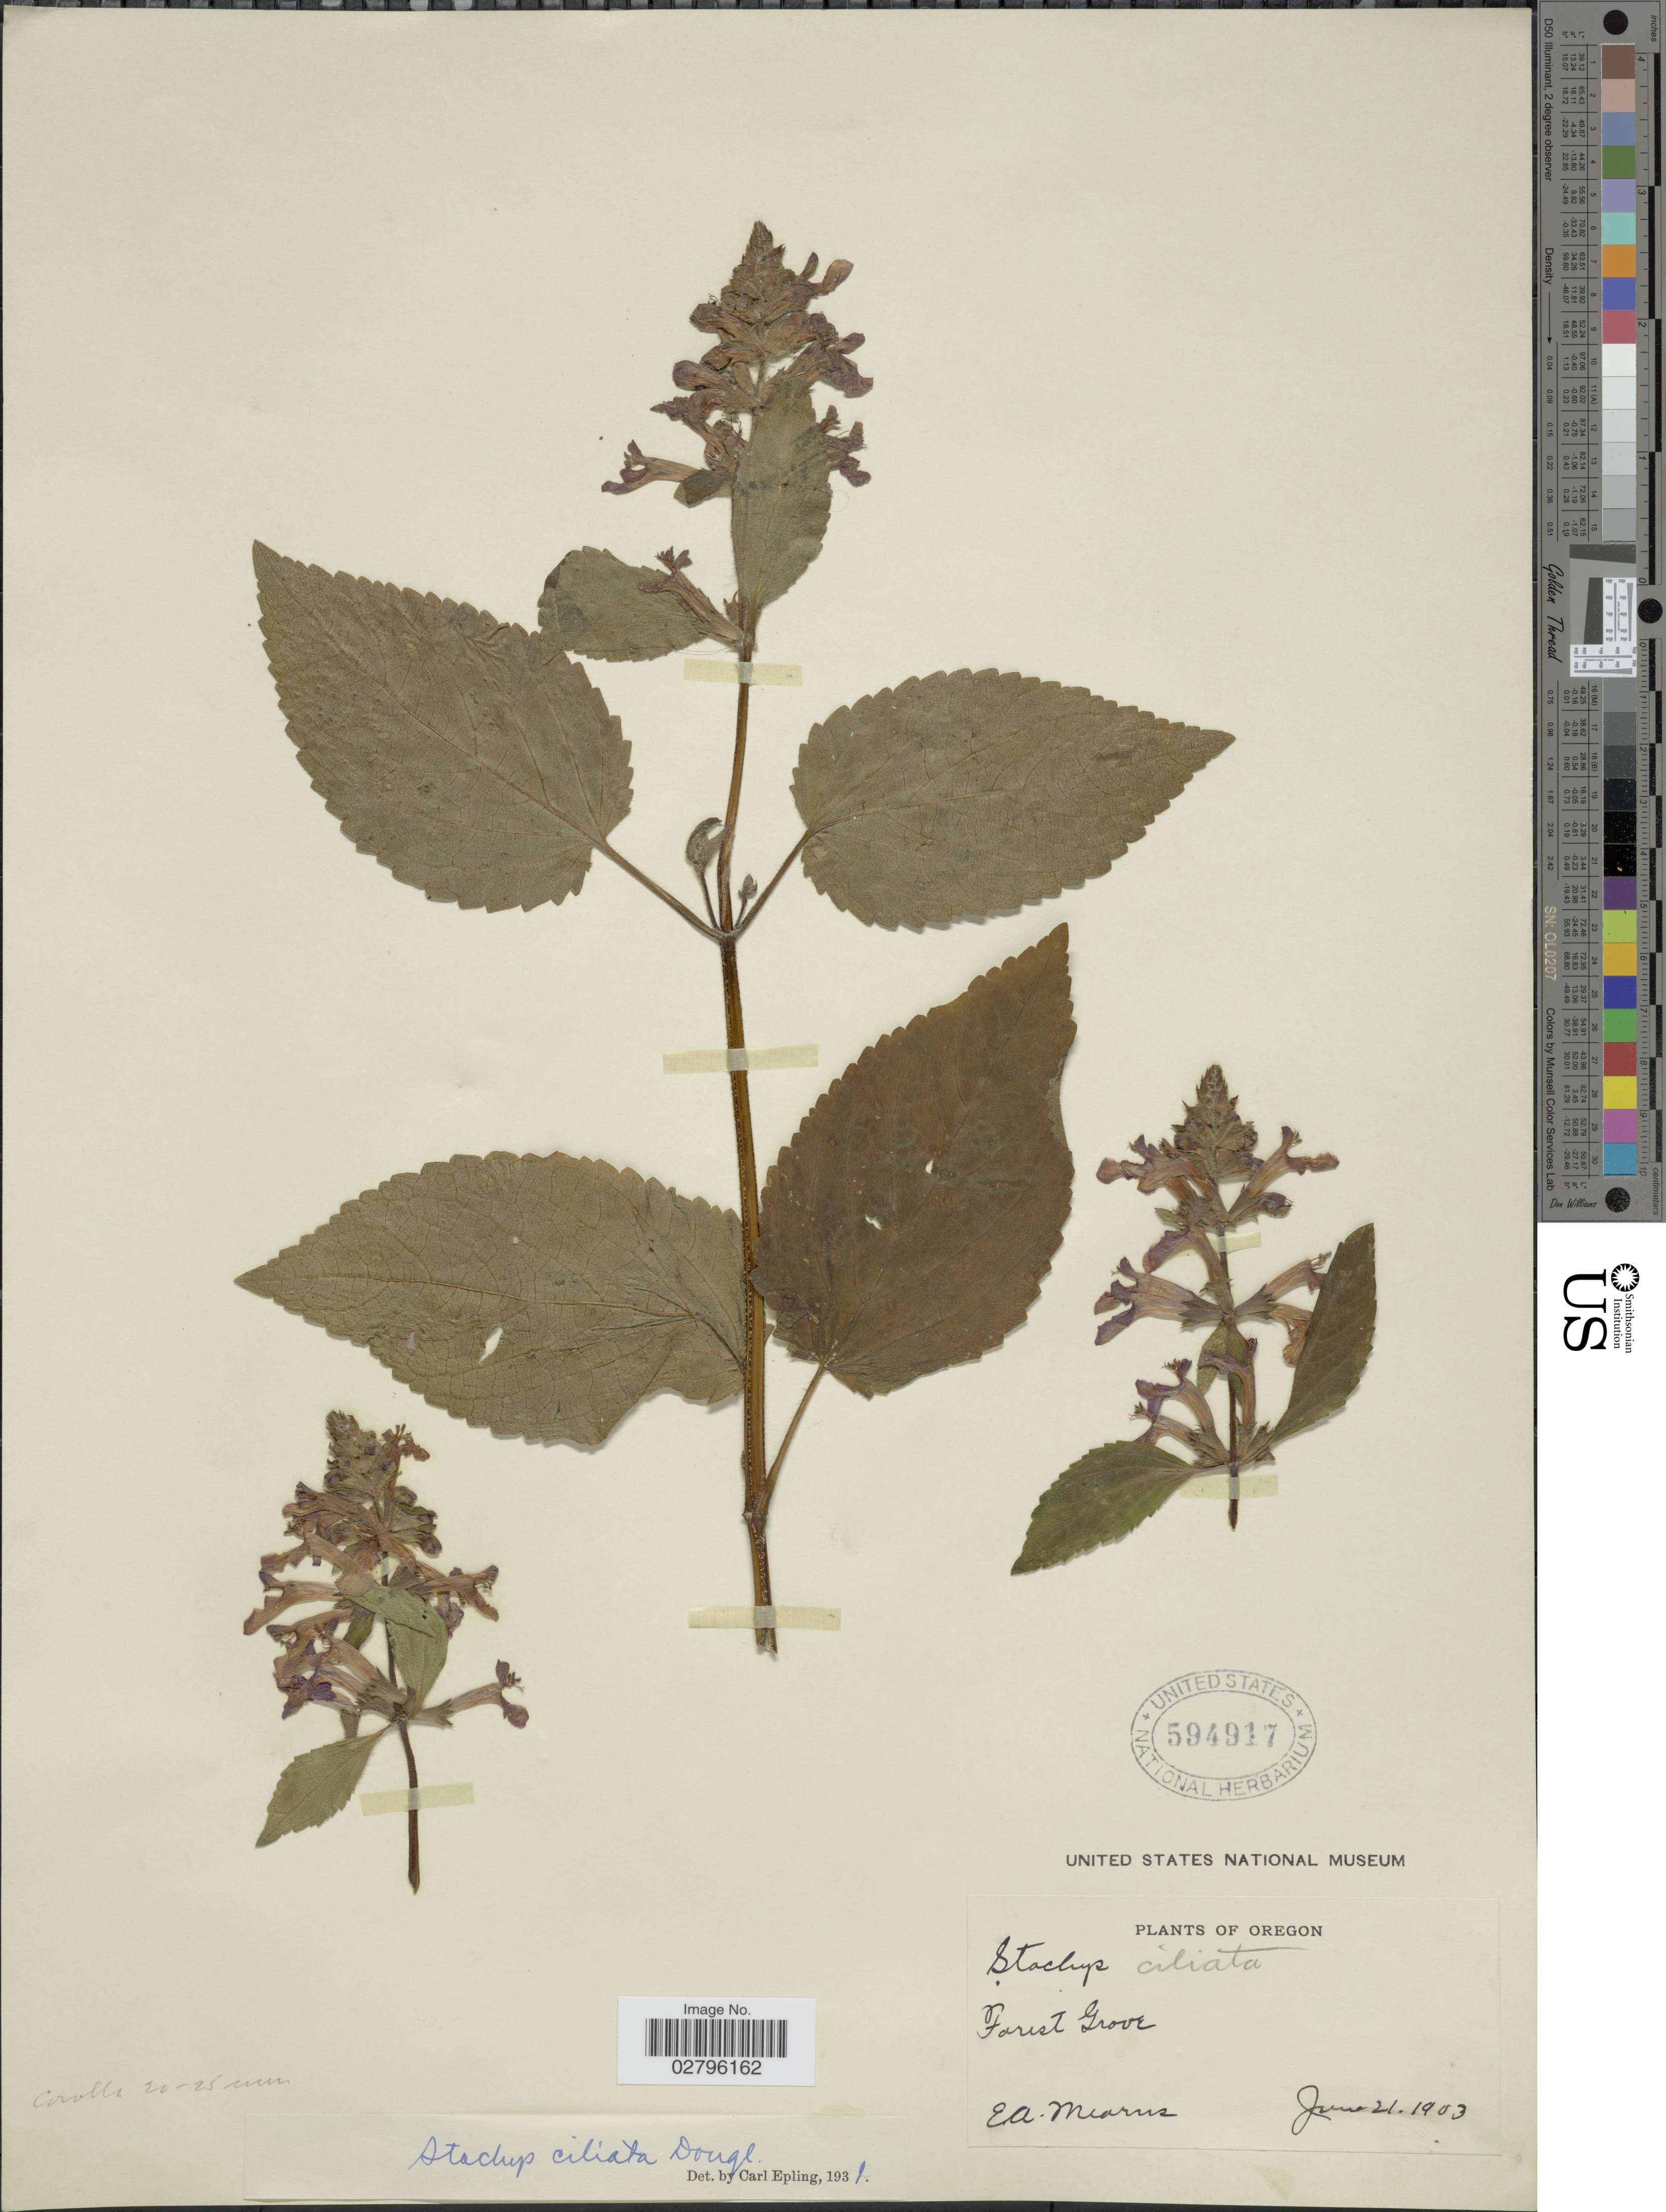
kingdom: Plantae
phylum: Tracheophyta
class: Magnoliopsida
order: Lamiales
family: Lamiaceae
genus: Stachys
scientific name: Stachys ciliata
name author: Douglas ex Benth.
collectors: E. A. Mearns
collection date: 1903-06-21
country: United States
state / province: Oregon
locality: Forest Grove.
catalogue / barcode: US 594917